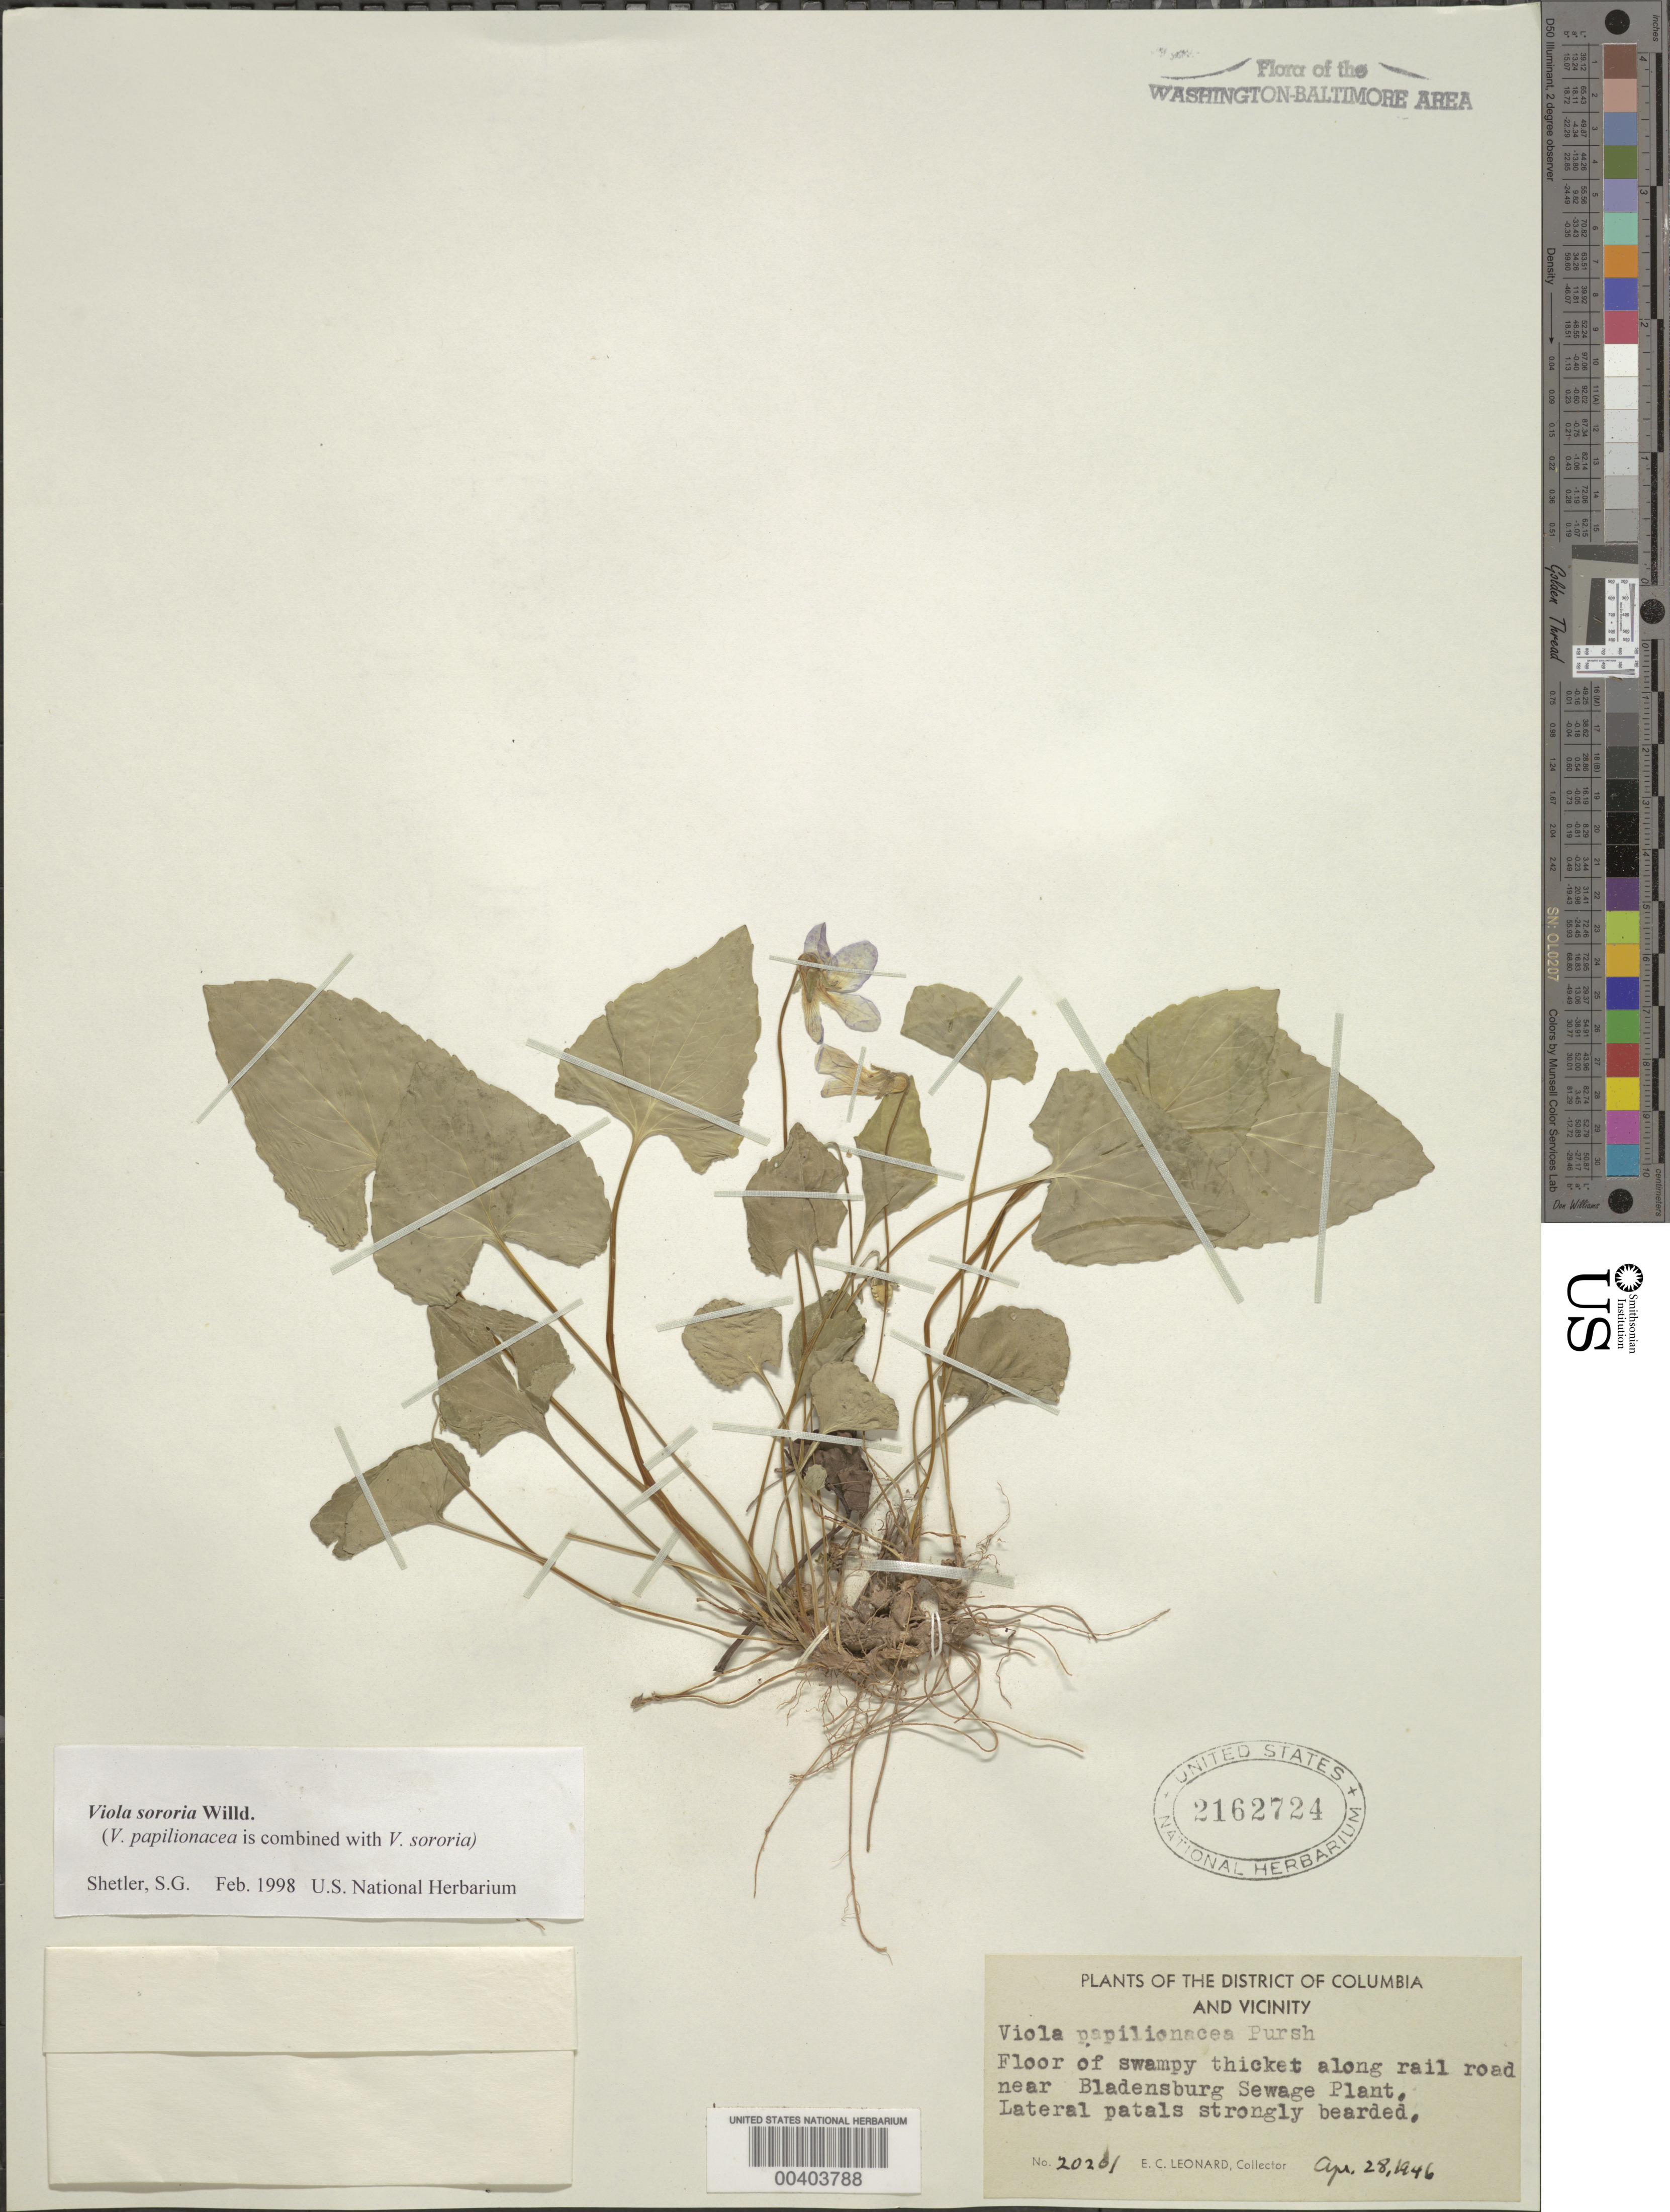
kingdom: Plantae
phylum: Tracheophyta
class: Magnoliopsida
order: Malpighiales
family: Violaceae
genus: Viola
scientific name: Viola sororia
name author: Willd.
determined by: Shetler, Stanwyn G., (US), NMNH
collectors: E. C. Leonard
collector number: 20201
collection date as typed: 28 Apr 1946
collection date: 1946-04-28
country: United States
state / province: Maryland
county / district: Prince George's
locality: South of Bladensburg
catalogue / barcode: US 2162724